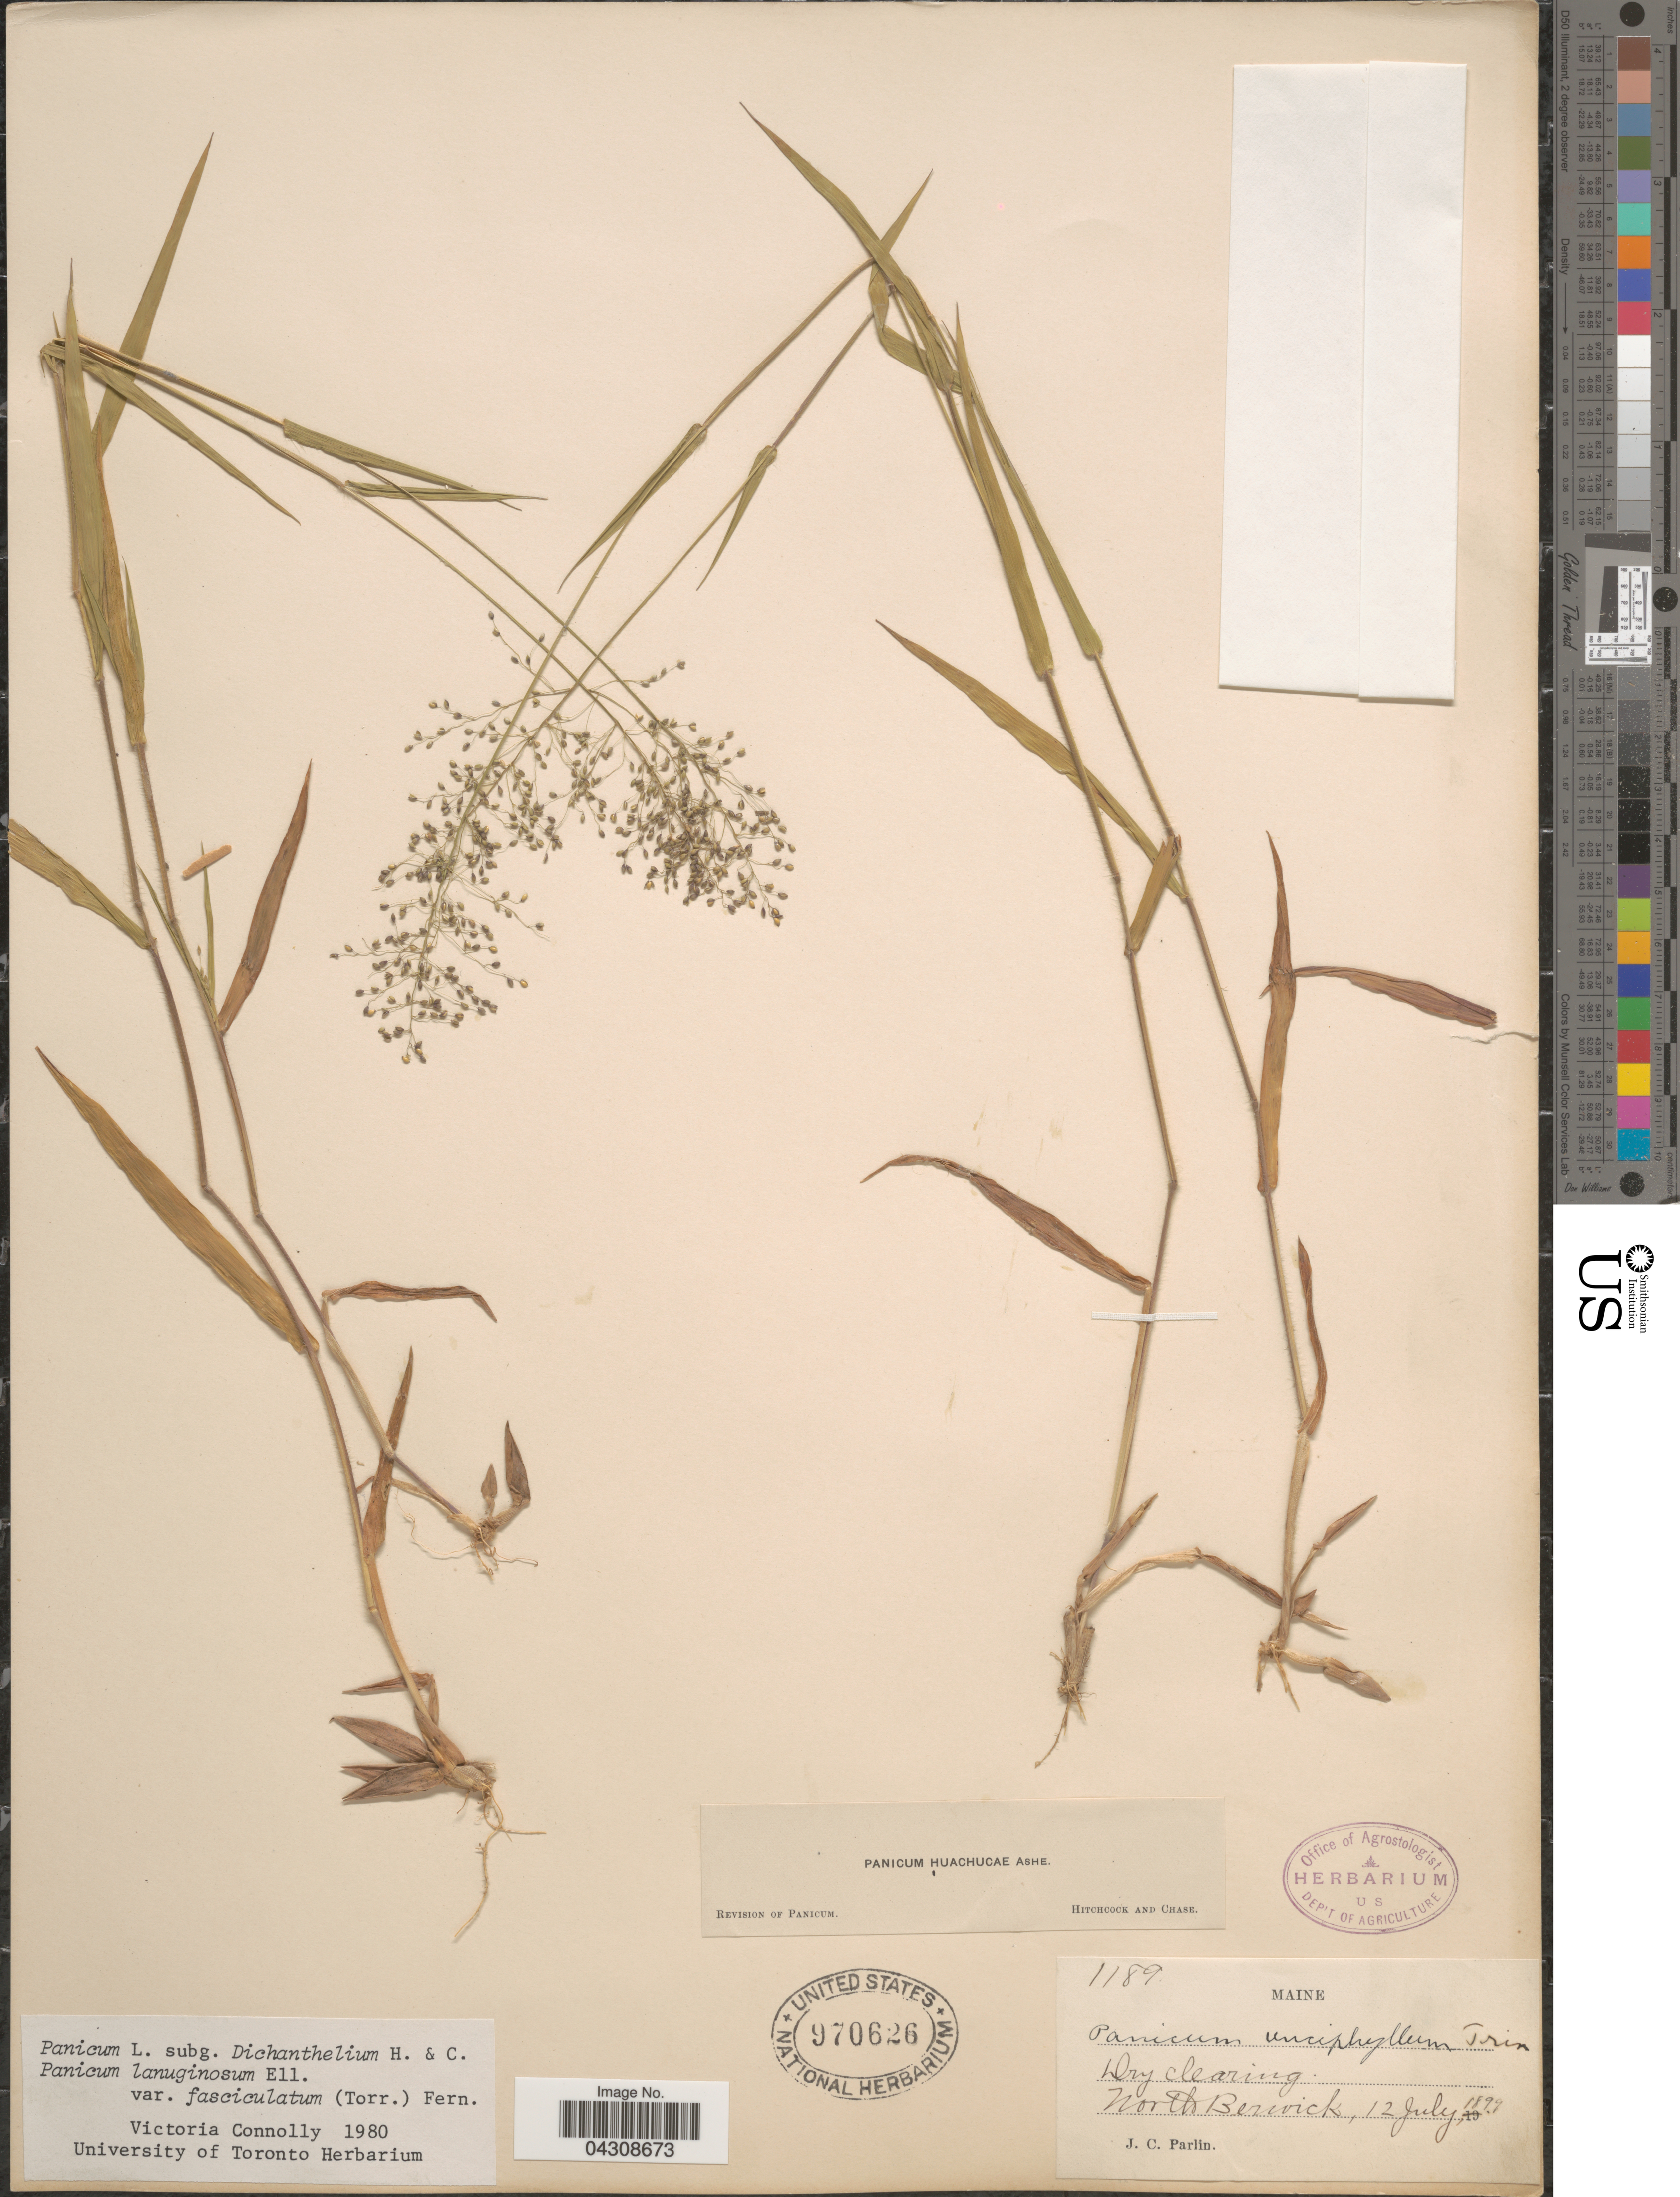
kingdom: Plantae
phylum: Tracheophyta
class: Liliopsida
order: Poales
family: Poaceae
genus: Dichanthelium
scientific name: Dichanthelium acuminatum var. acuminatum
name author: (Sw.) Gould & C.A. Clark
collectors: J. Parlin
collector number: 1189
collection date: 1899-07-12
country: United States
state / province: Maine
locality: North Berwick.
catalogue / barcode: US 970626